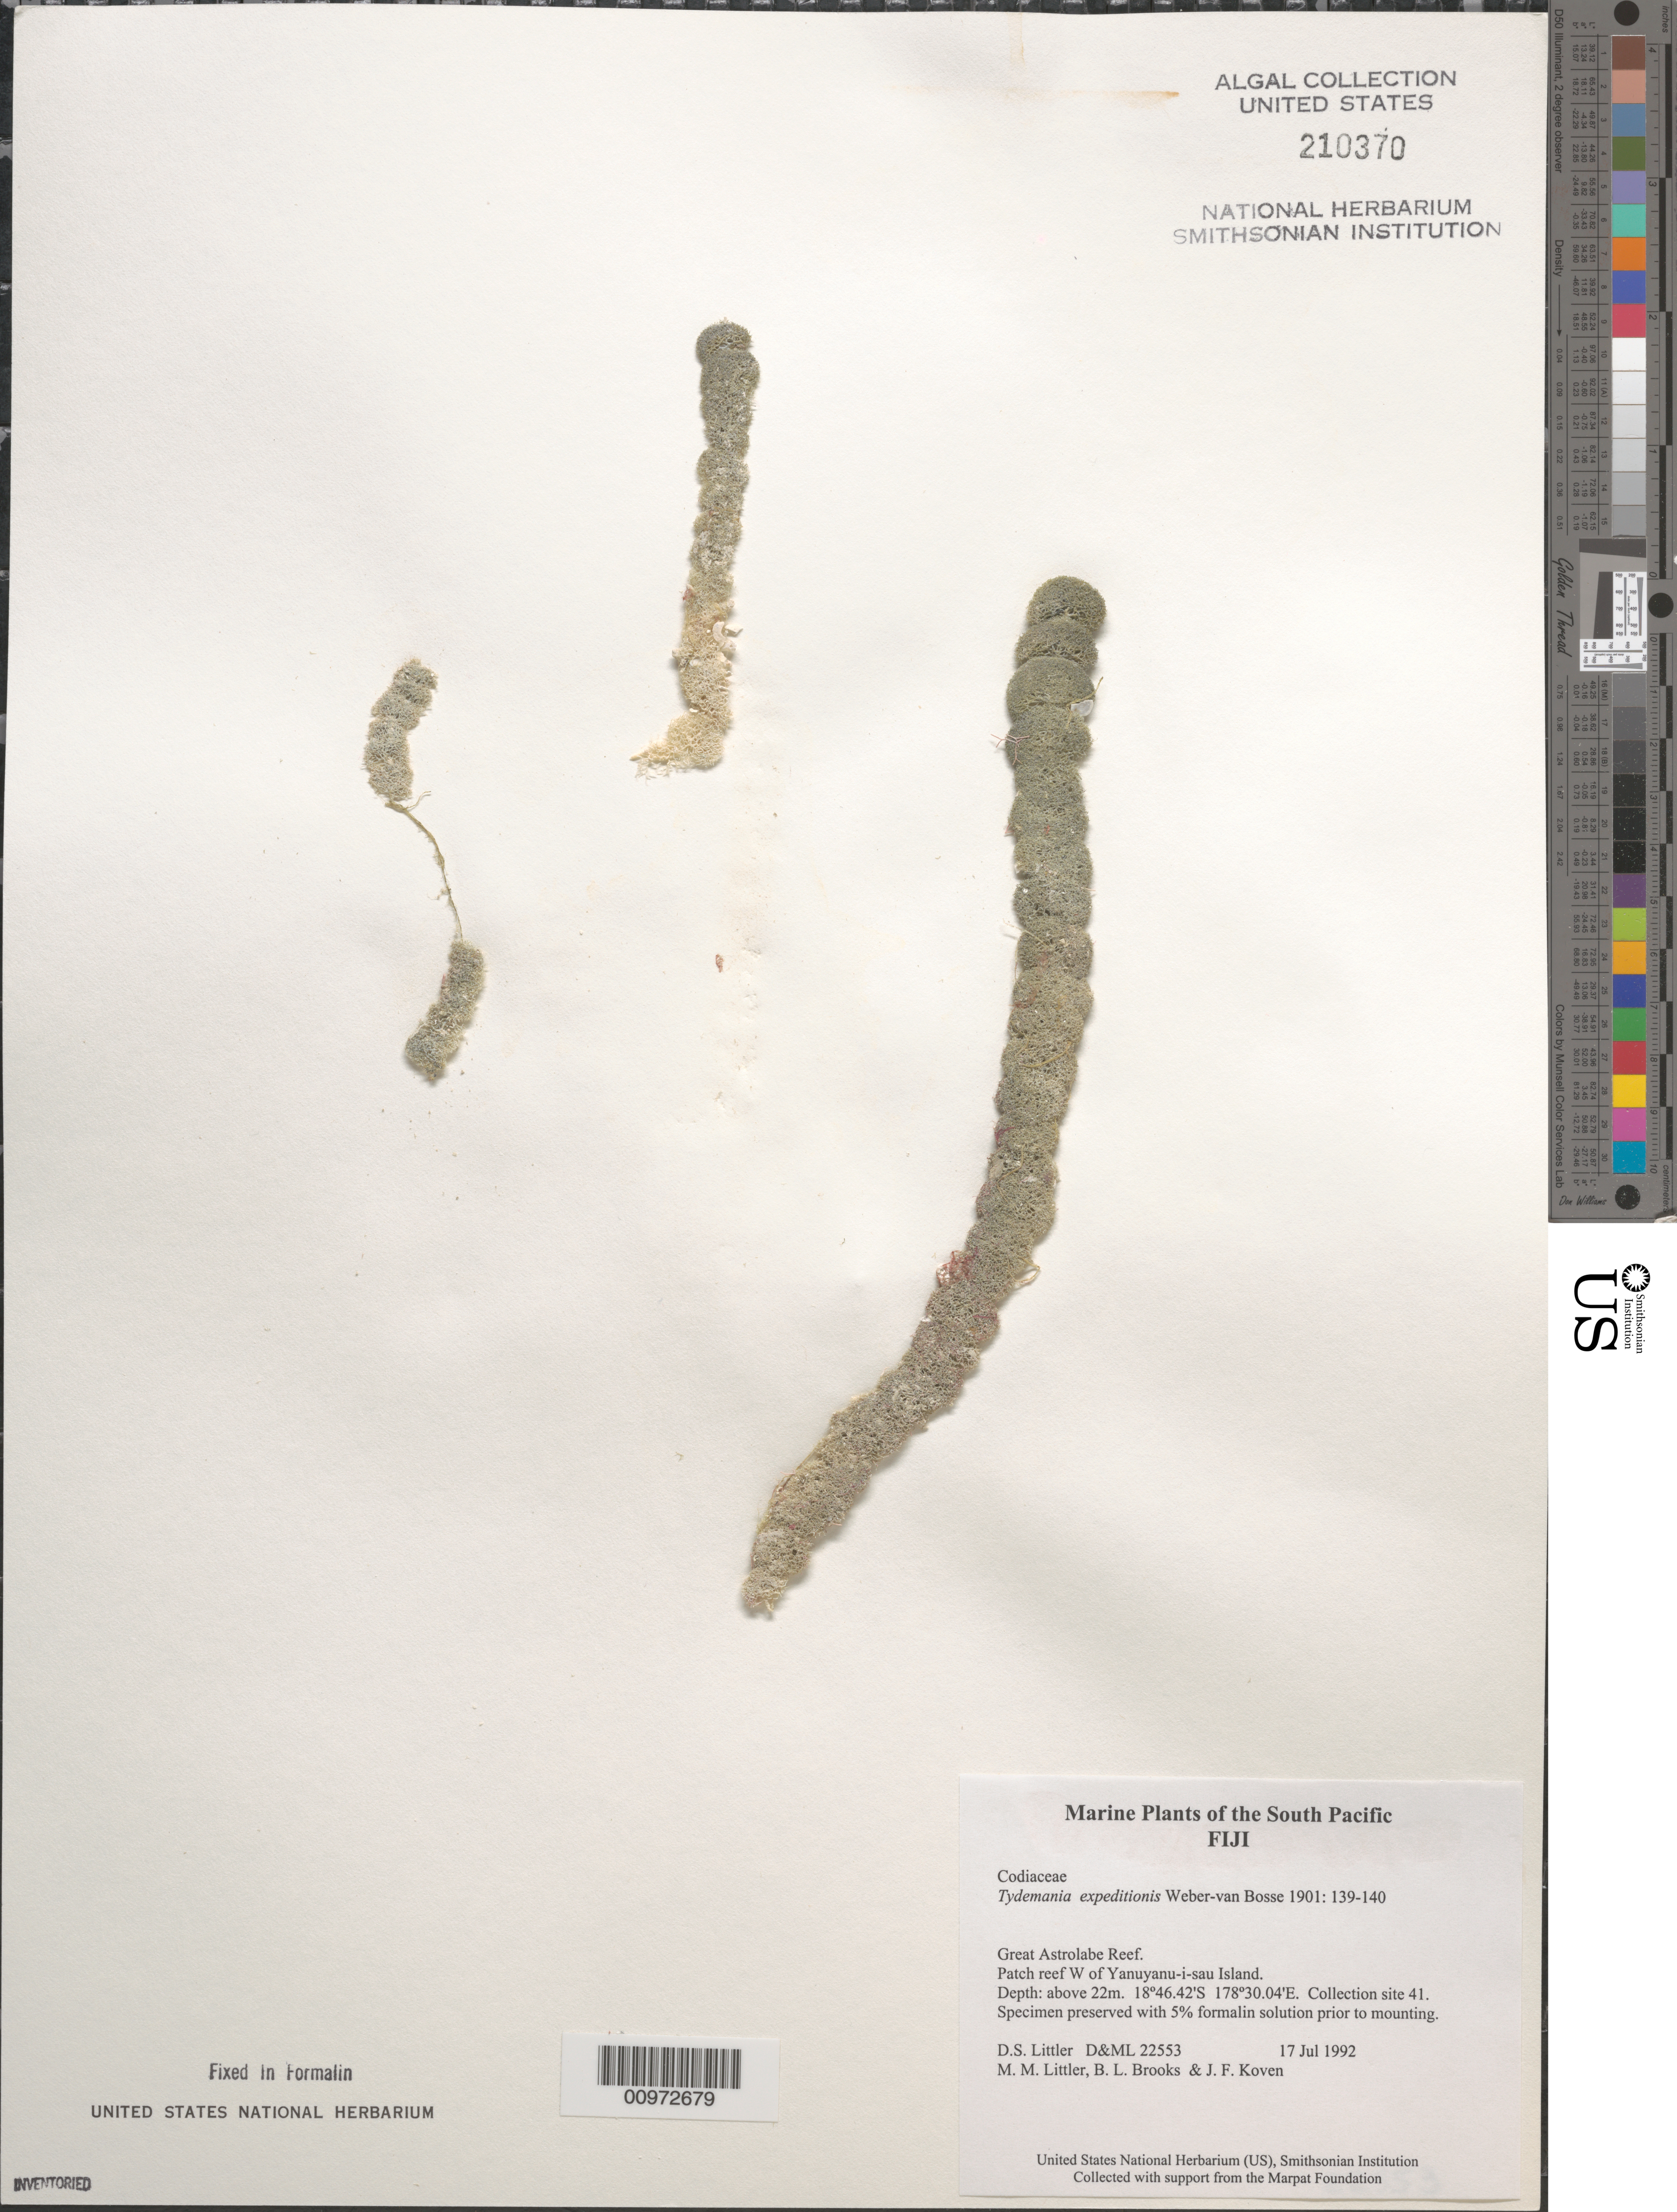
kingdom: Plantae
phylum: Chlorophyta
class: Ulvophyceae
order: Bryopsidales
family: Udoteaceae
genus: Tydemania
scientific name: Tydemania expeditionis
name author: Weber Bosse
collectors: D. S. Littler, M. M. Littler, B. Brooks & J. Koven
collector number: D&ML 22553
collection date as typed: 17 Jul 1992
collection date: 1992-07-17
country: Fiji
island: Great Astrolabe Reef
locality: Great Astrolabe Reef, patch reef west of Yanuyanu-i-sau Island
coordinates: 18 46.42'S, 178 30.04'E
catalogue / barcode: US 210370